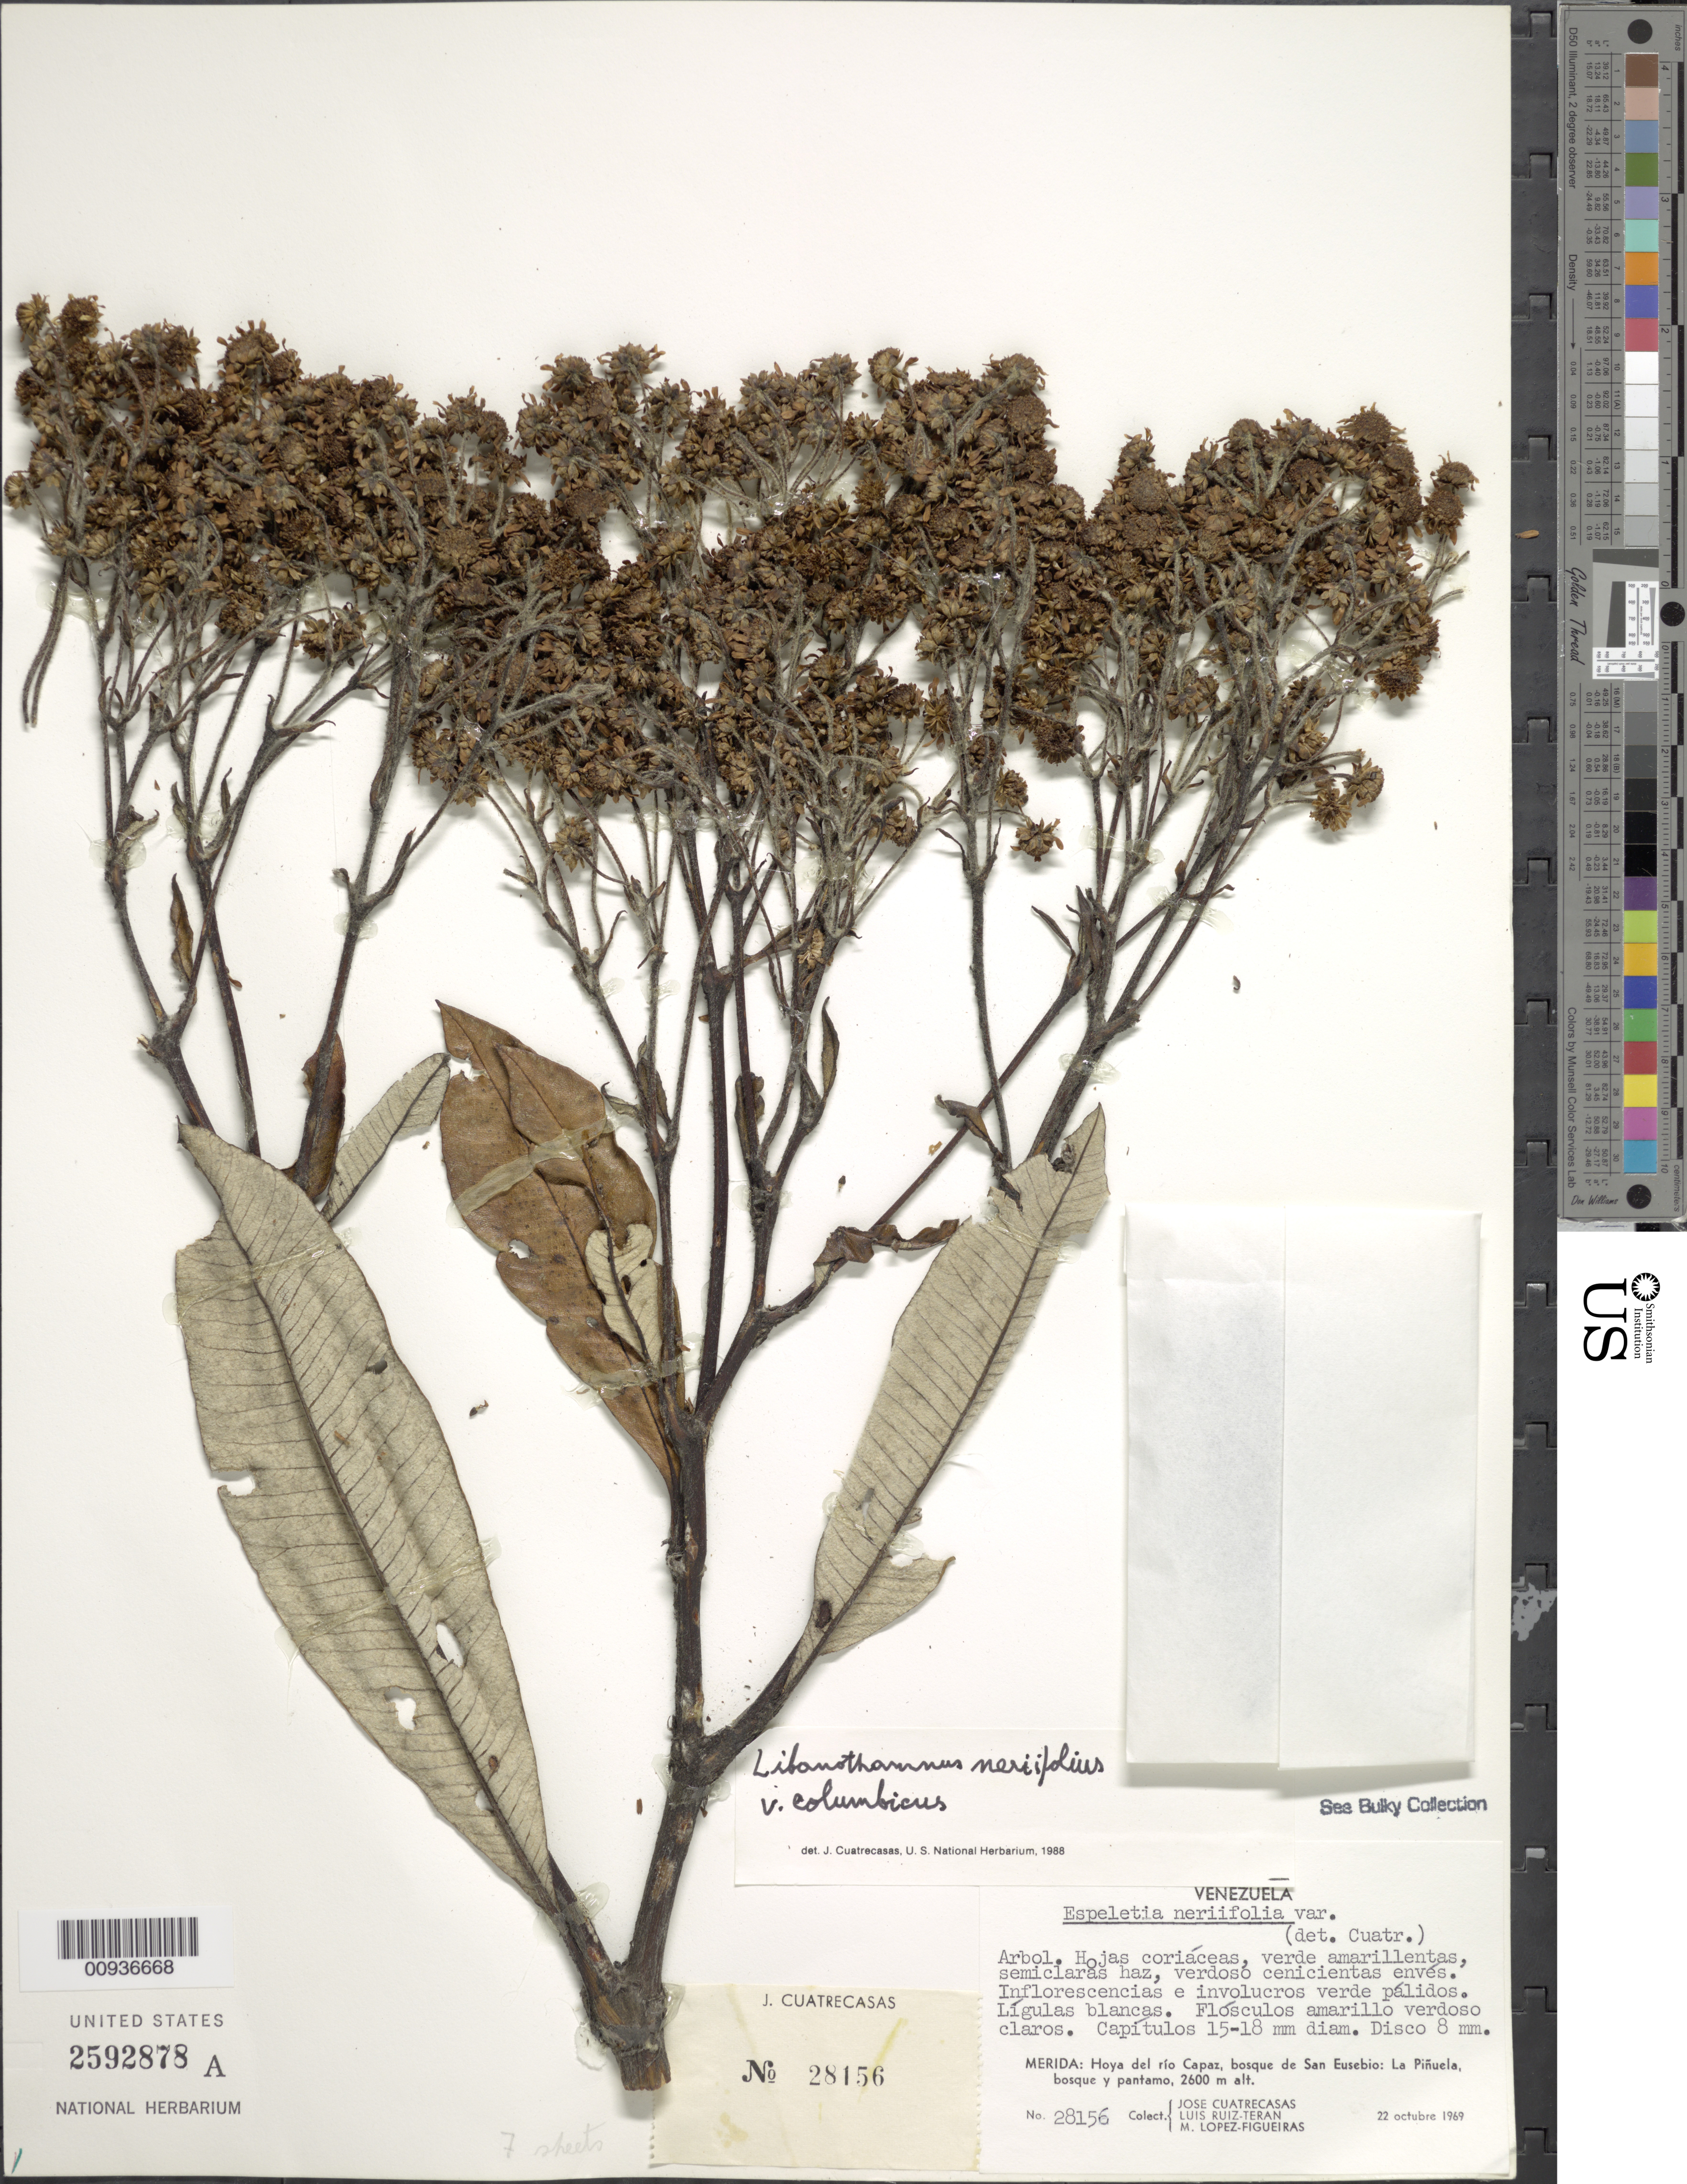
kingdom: Plantae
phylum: Tracheophyta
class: Magnoliopsida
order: Asterales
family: Asteraceae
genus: Libanothamnus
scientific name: Libanothamnus neriifolius var. columbicus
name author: (Cuatrec.) Cuatrec.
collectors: J. Cuatrecasas, L. Teran & M. López Figueiras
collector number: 28156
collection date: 1969-10-22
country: Venezuela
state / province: Mérida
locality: Hoya del rio Capaz, bosque de San Eusebio, La Pinuela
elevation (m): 2600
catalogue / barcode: US 2592878A